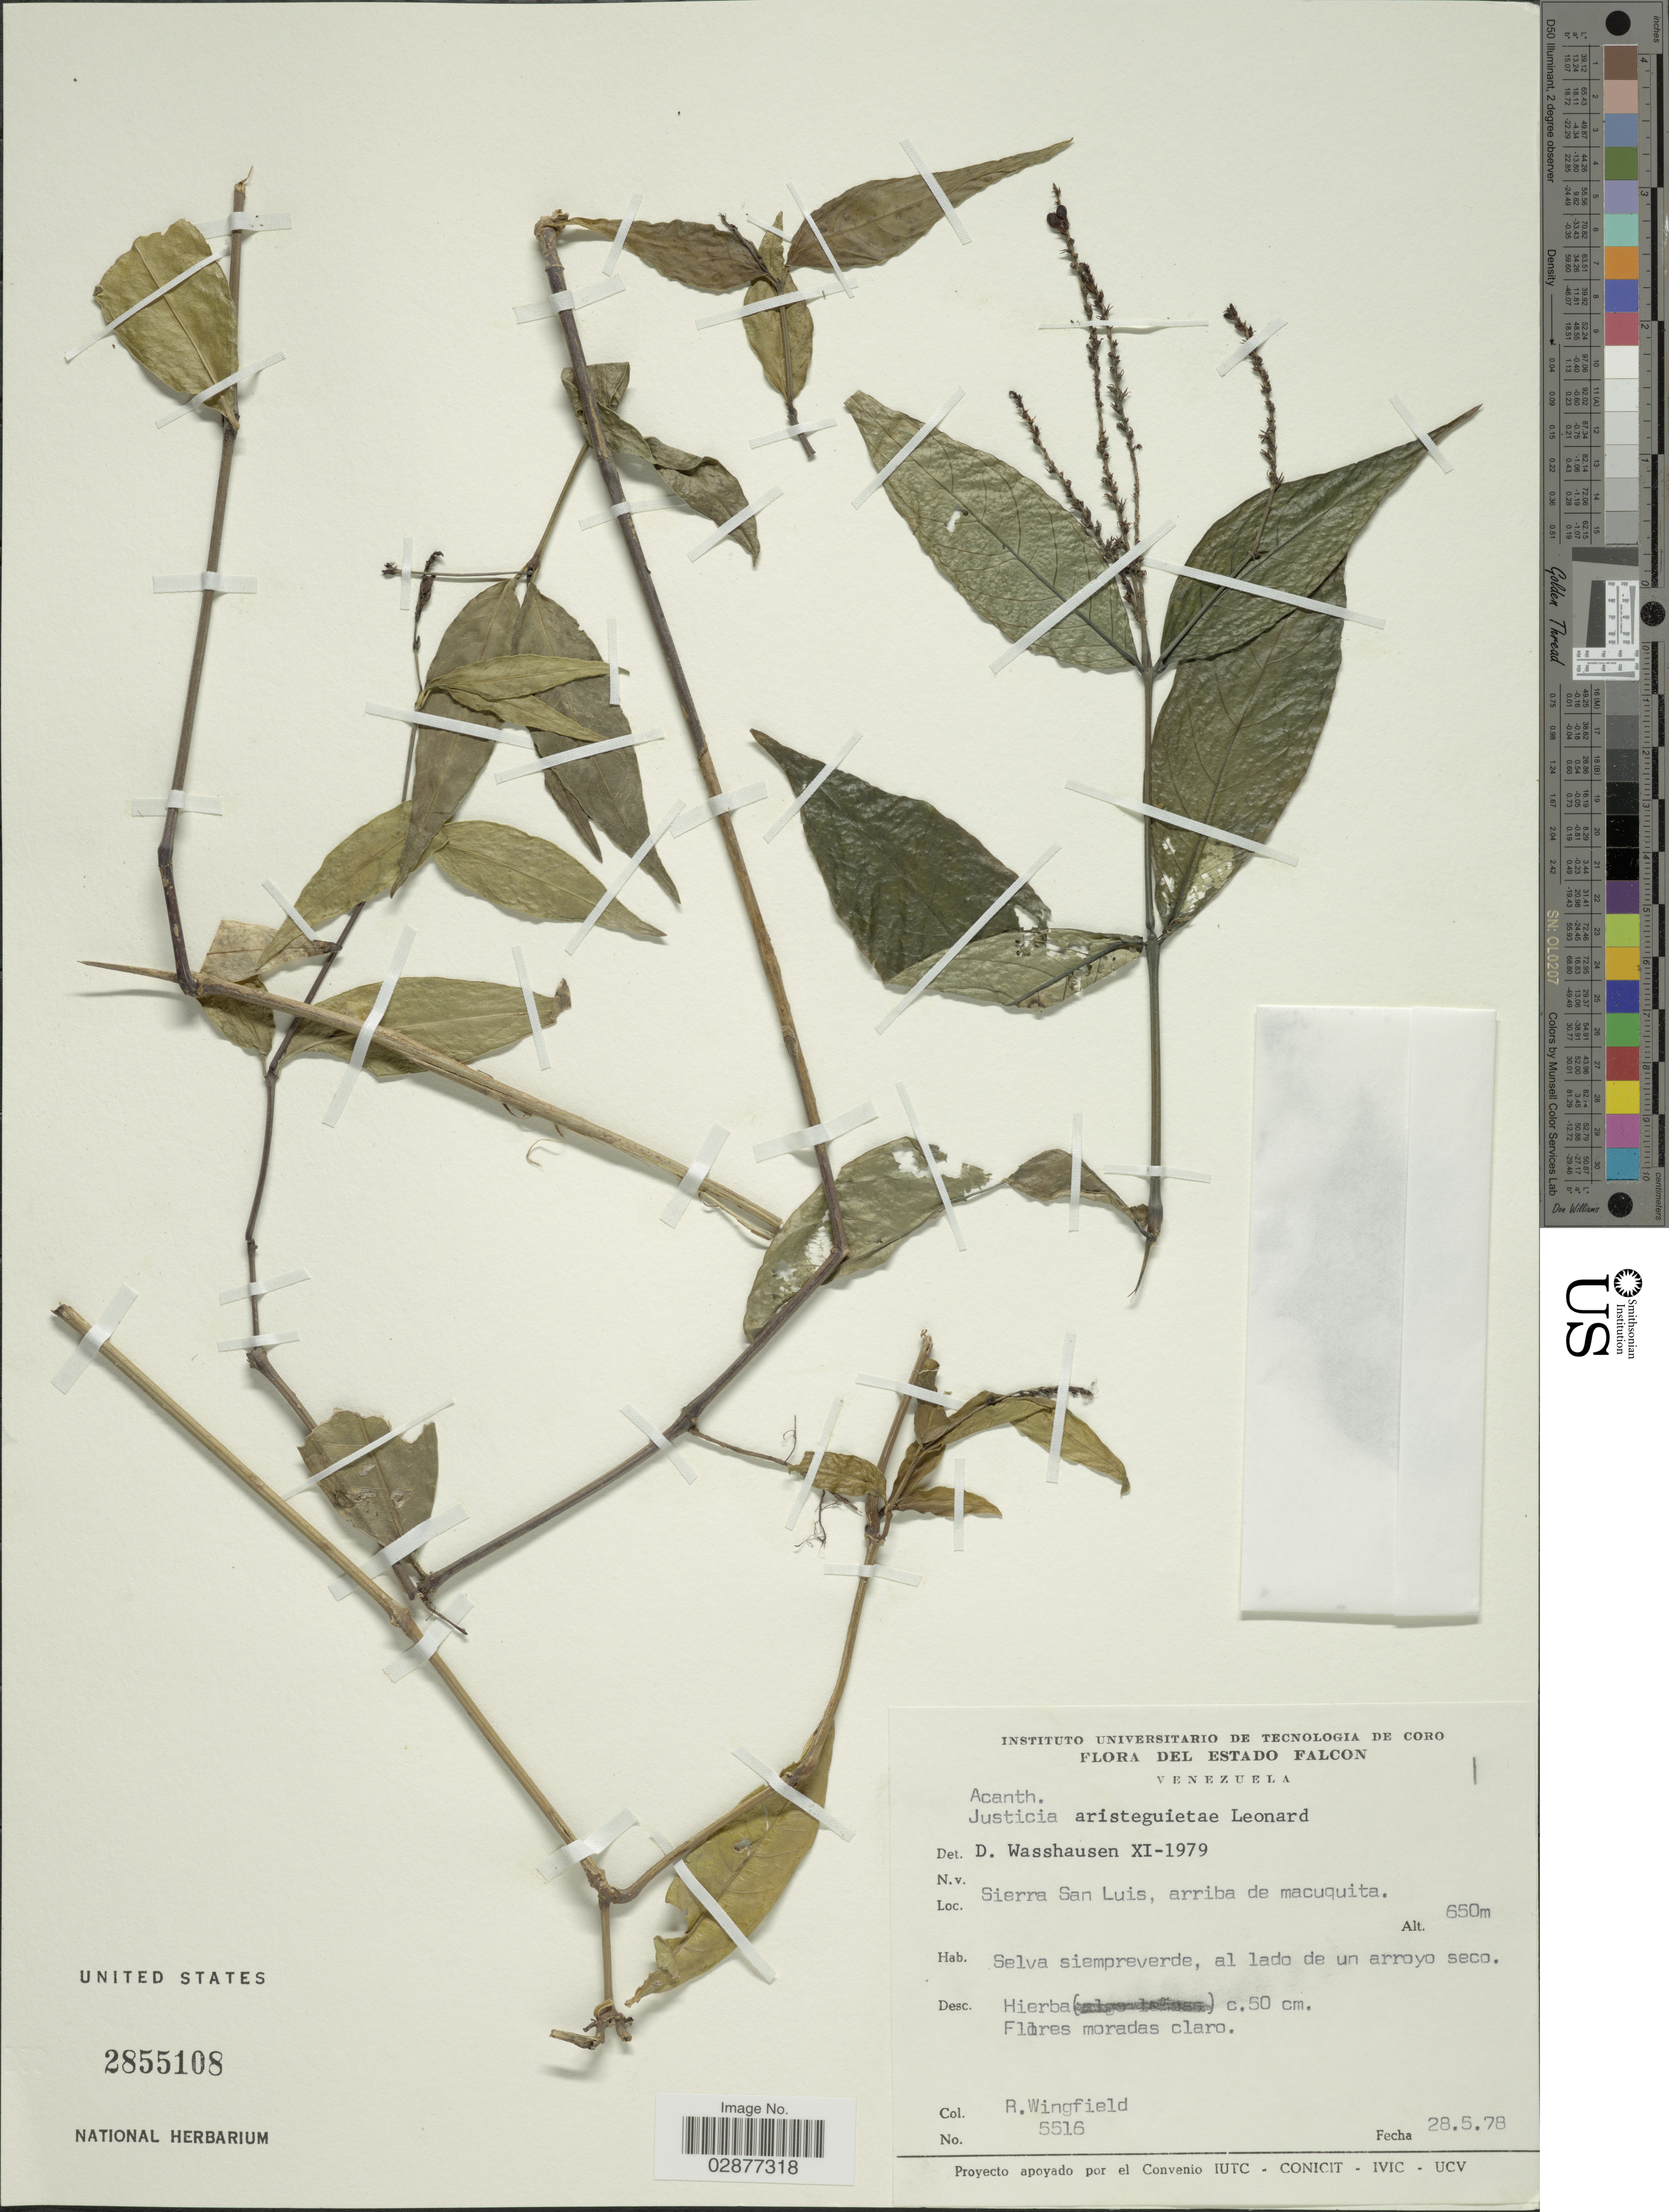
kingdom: Plantae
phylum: Tracheophyta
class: Magnoliopsida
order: Lamiales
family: Acanthaceae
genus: Justicia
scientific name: Justicia aristeguietae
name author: Leonard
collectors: R. Wingfield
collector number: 5516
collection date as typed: Transcribed d/m/y: 28/5/78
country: Venezuela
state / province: Falcón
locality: Sierra San Luis, arriba de macuquita.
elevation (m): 650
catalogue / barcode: US 2855108